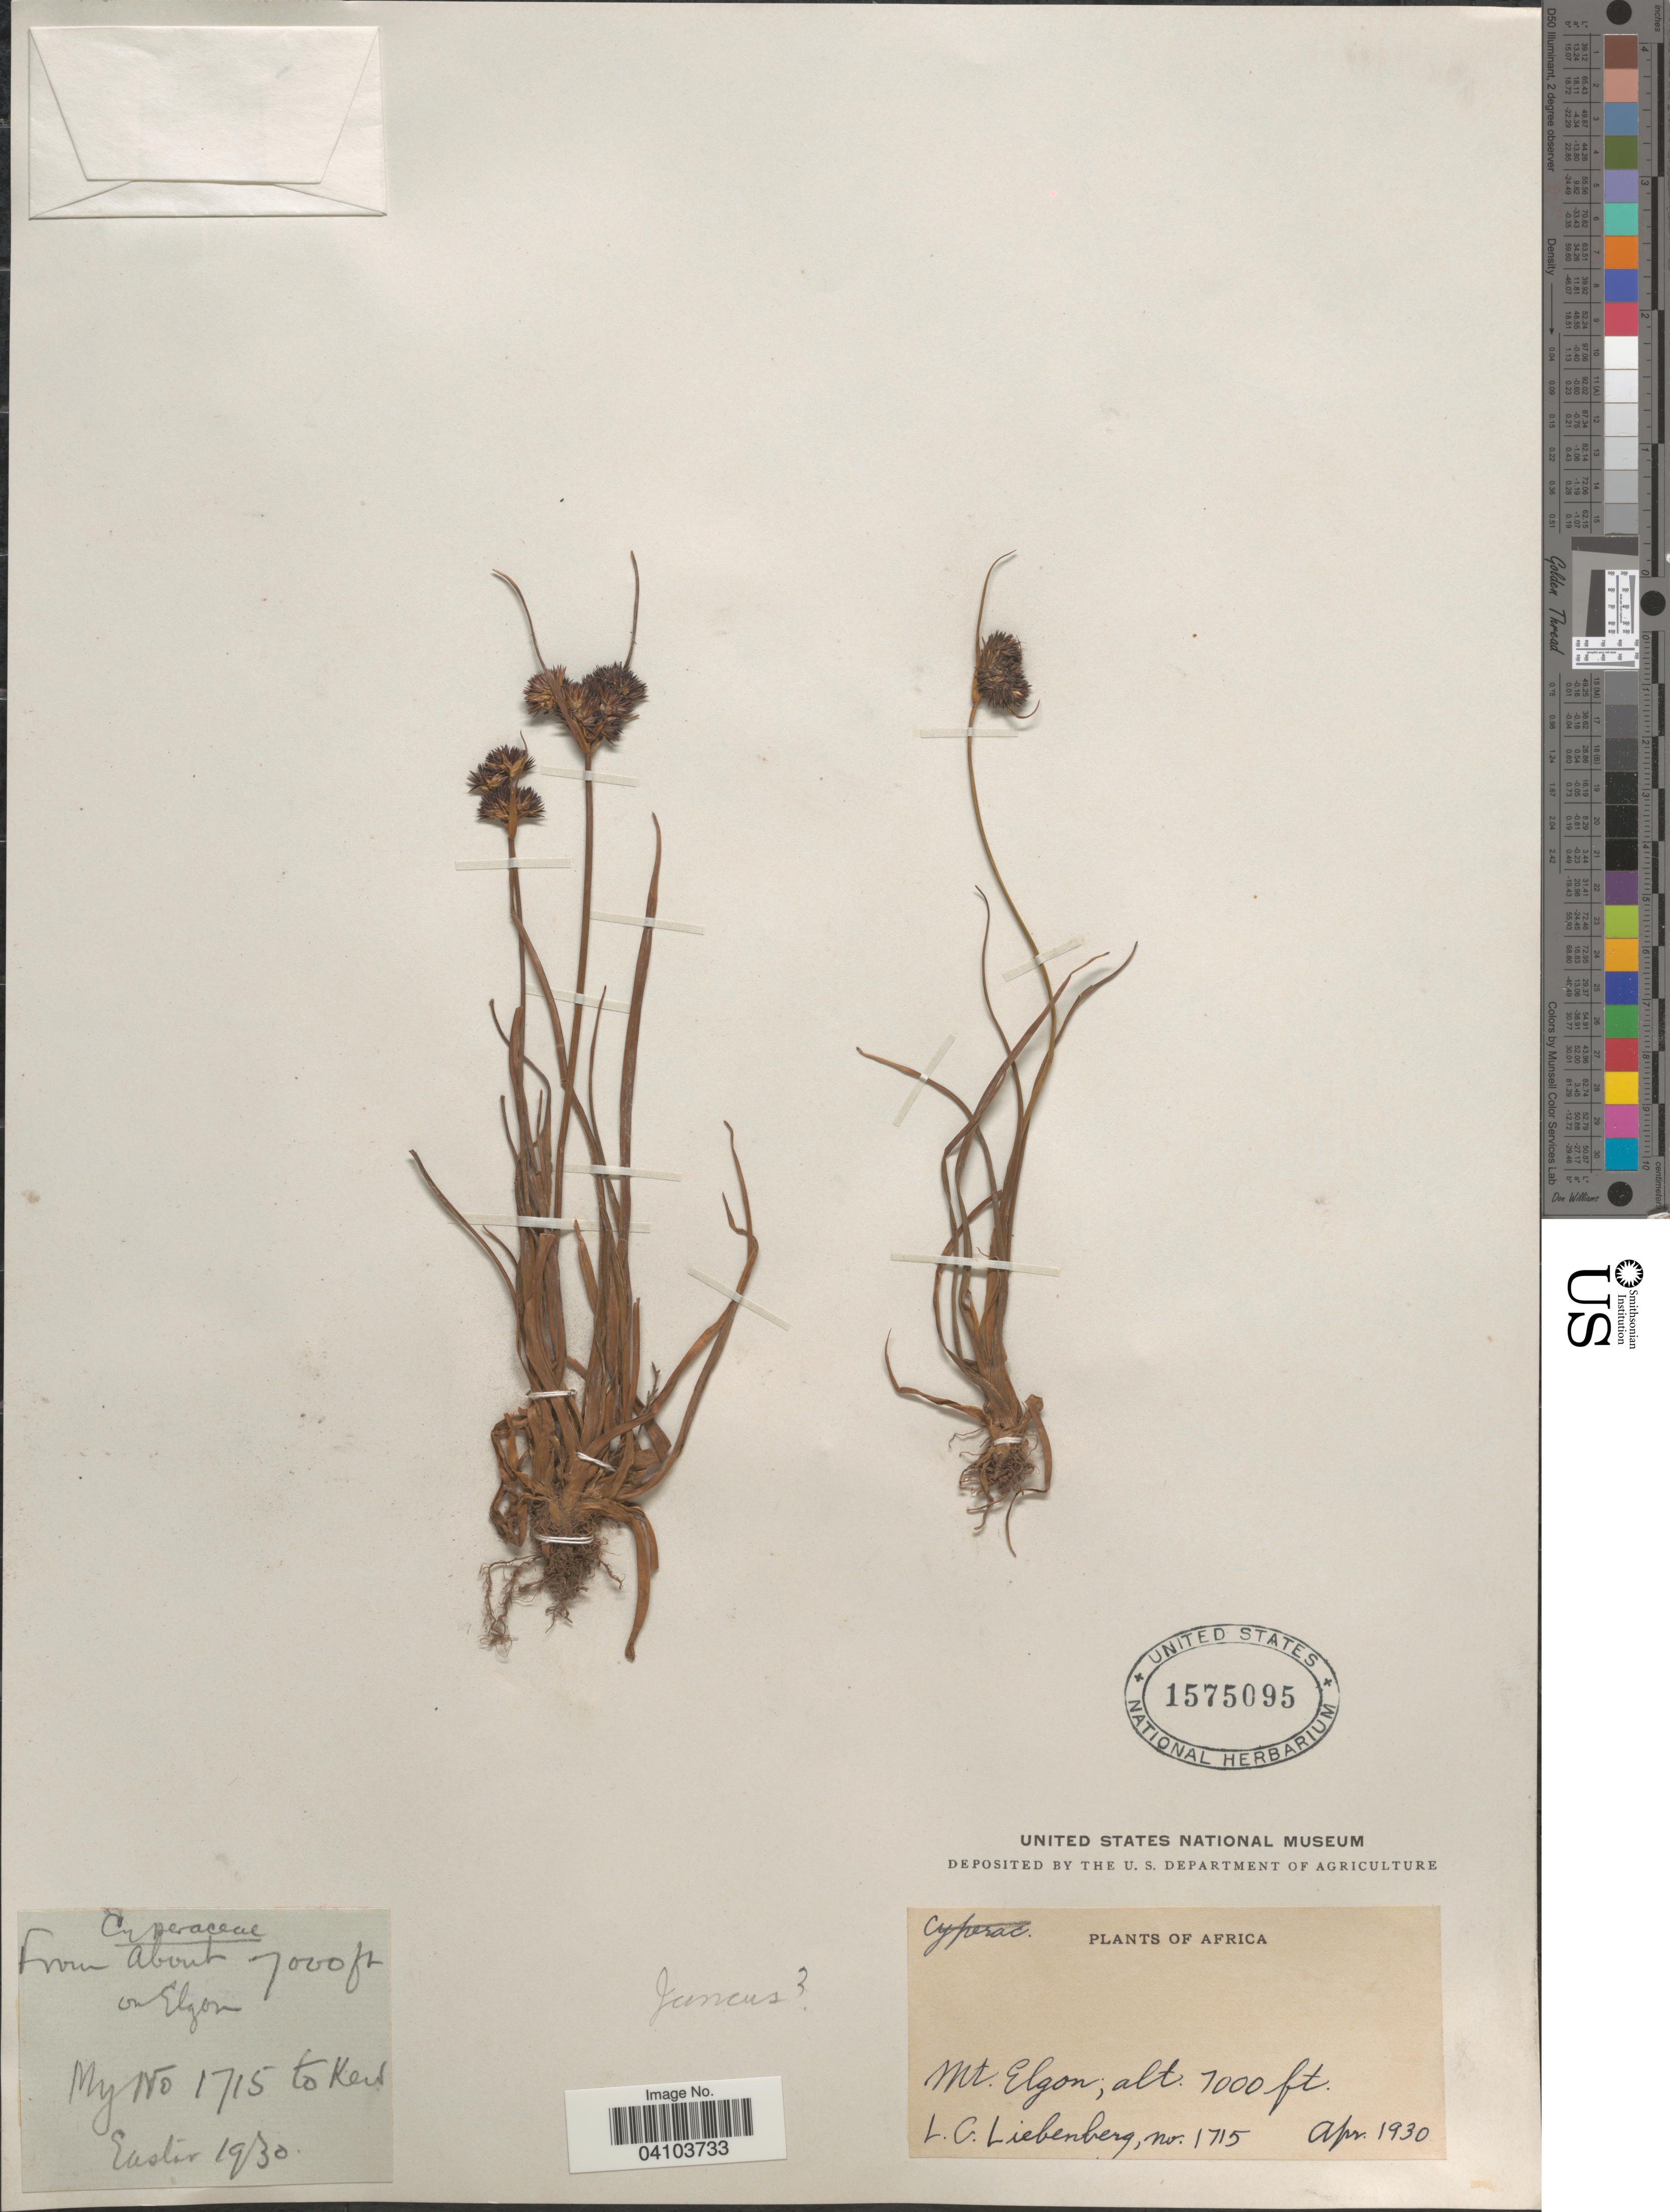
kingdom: Plantae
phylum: Tracheophyta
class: Liliopsida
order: Poales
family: Juncaceae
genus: Juncus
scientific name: Juncus sp.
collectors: L. Liebenberg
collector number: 1715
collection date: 1930-04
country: Uganda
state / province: Eastern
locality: Africa. Mt. Elgon.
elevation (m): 2134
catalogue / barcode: US 1575095